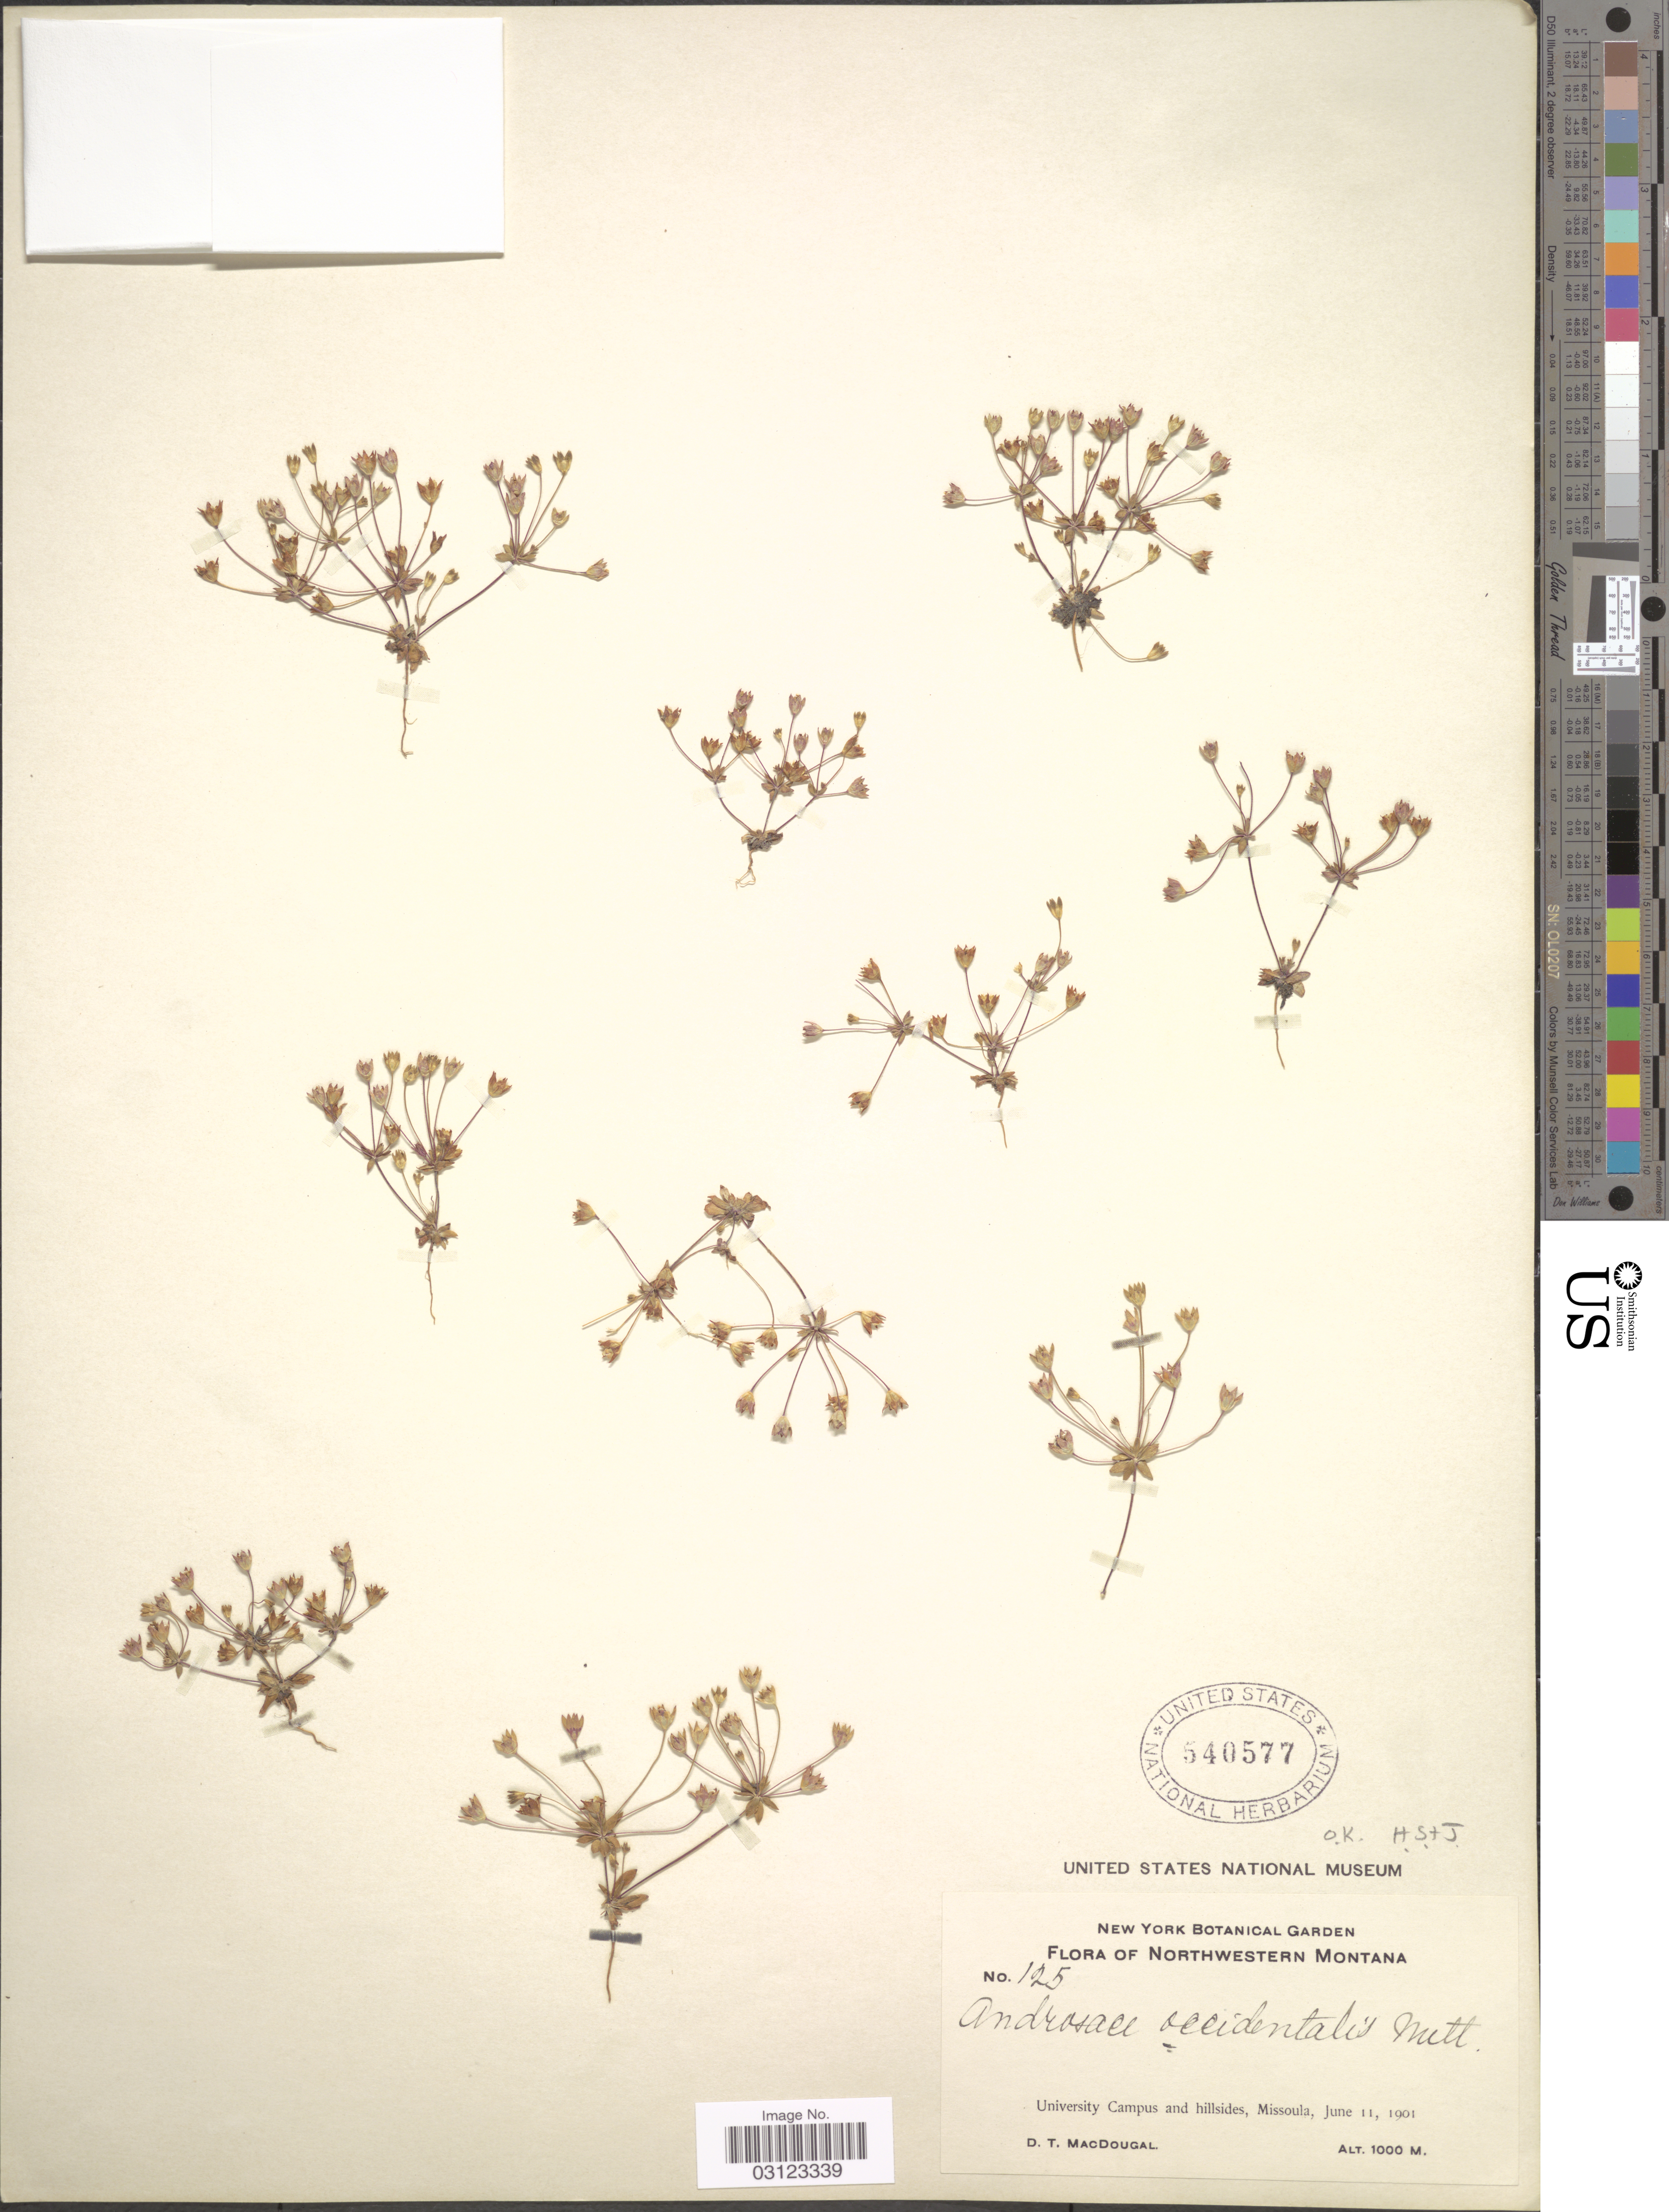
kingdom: Plantae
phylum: Tracheophyta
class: Magnoliopsida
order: Ericales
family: Primulaceae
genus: Androsace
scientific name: Androsace occidentalis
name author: (Pursh) Pursh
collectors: D. T. MacDougal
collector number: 125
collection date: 1901-06-11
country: United States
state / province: Montana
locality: Northwestern Montana. University Campus and hillsides, Missoula.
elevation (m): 1000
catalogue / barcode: US 540577